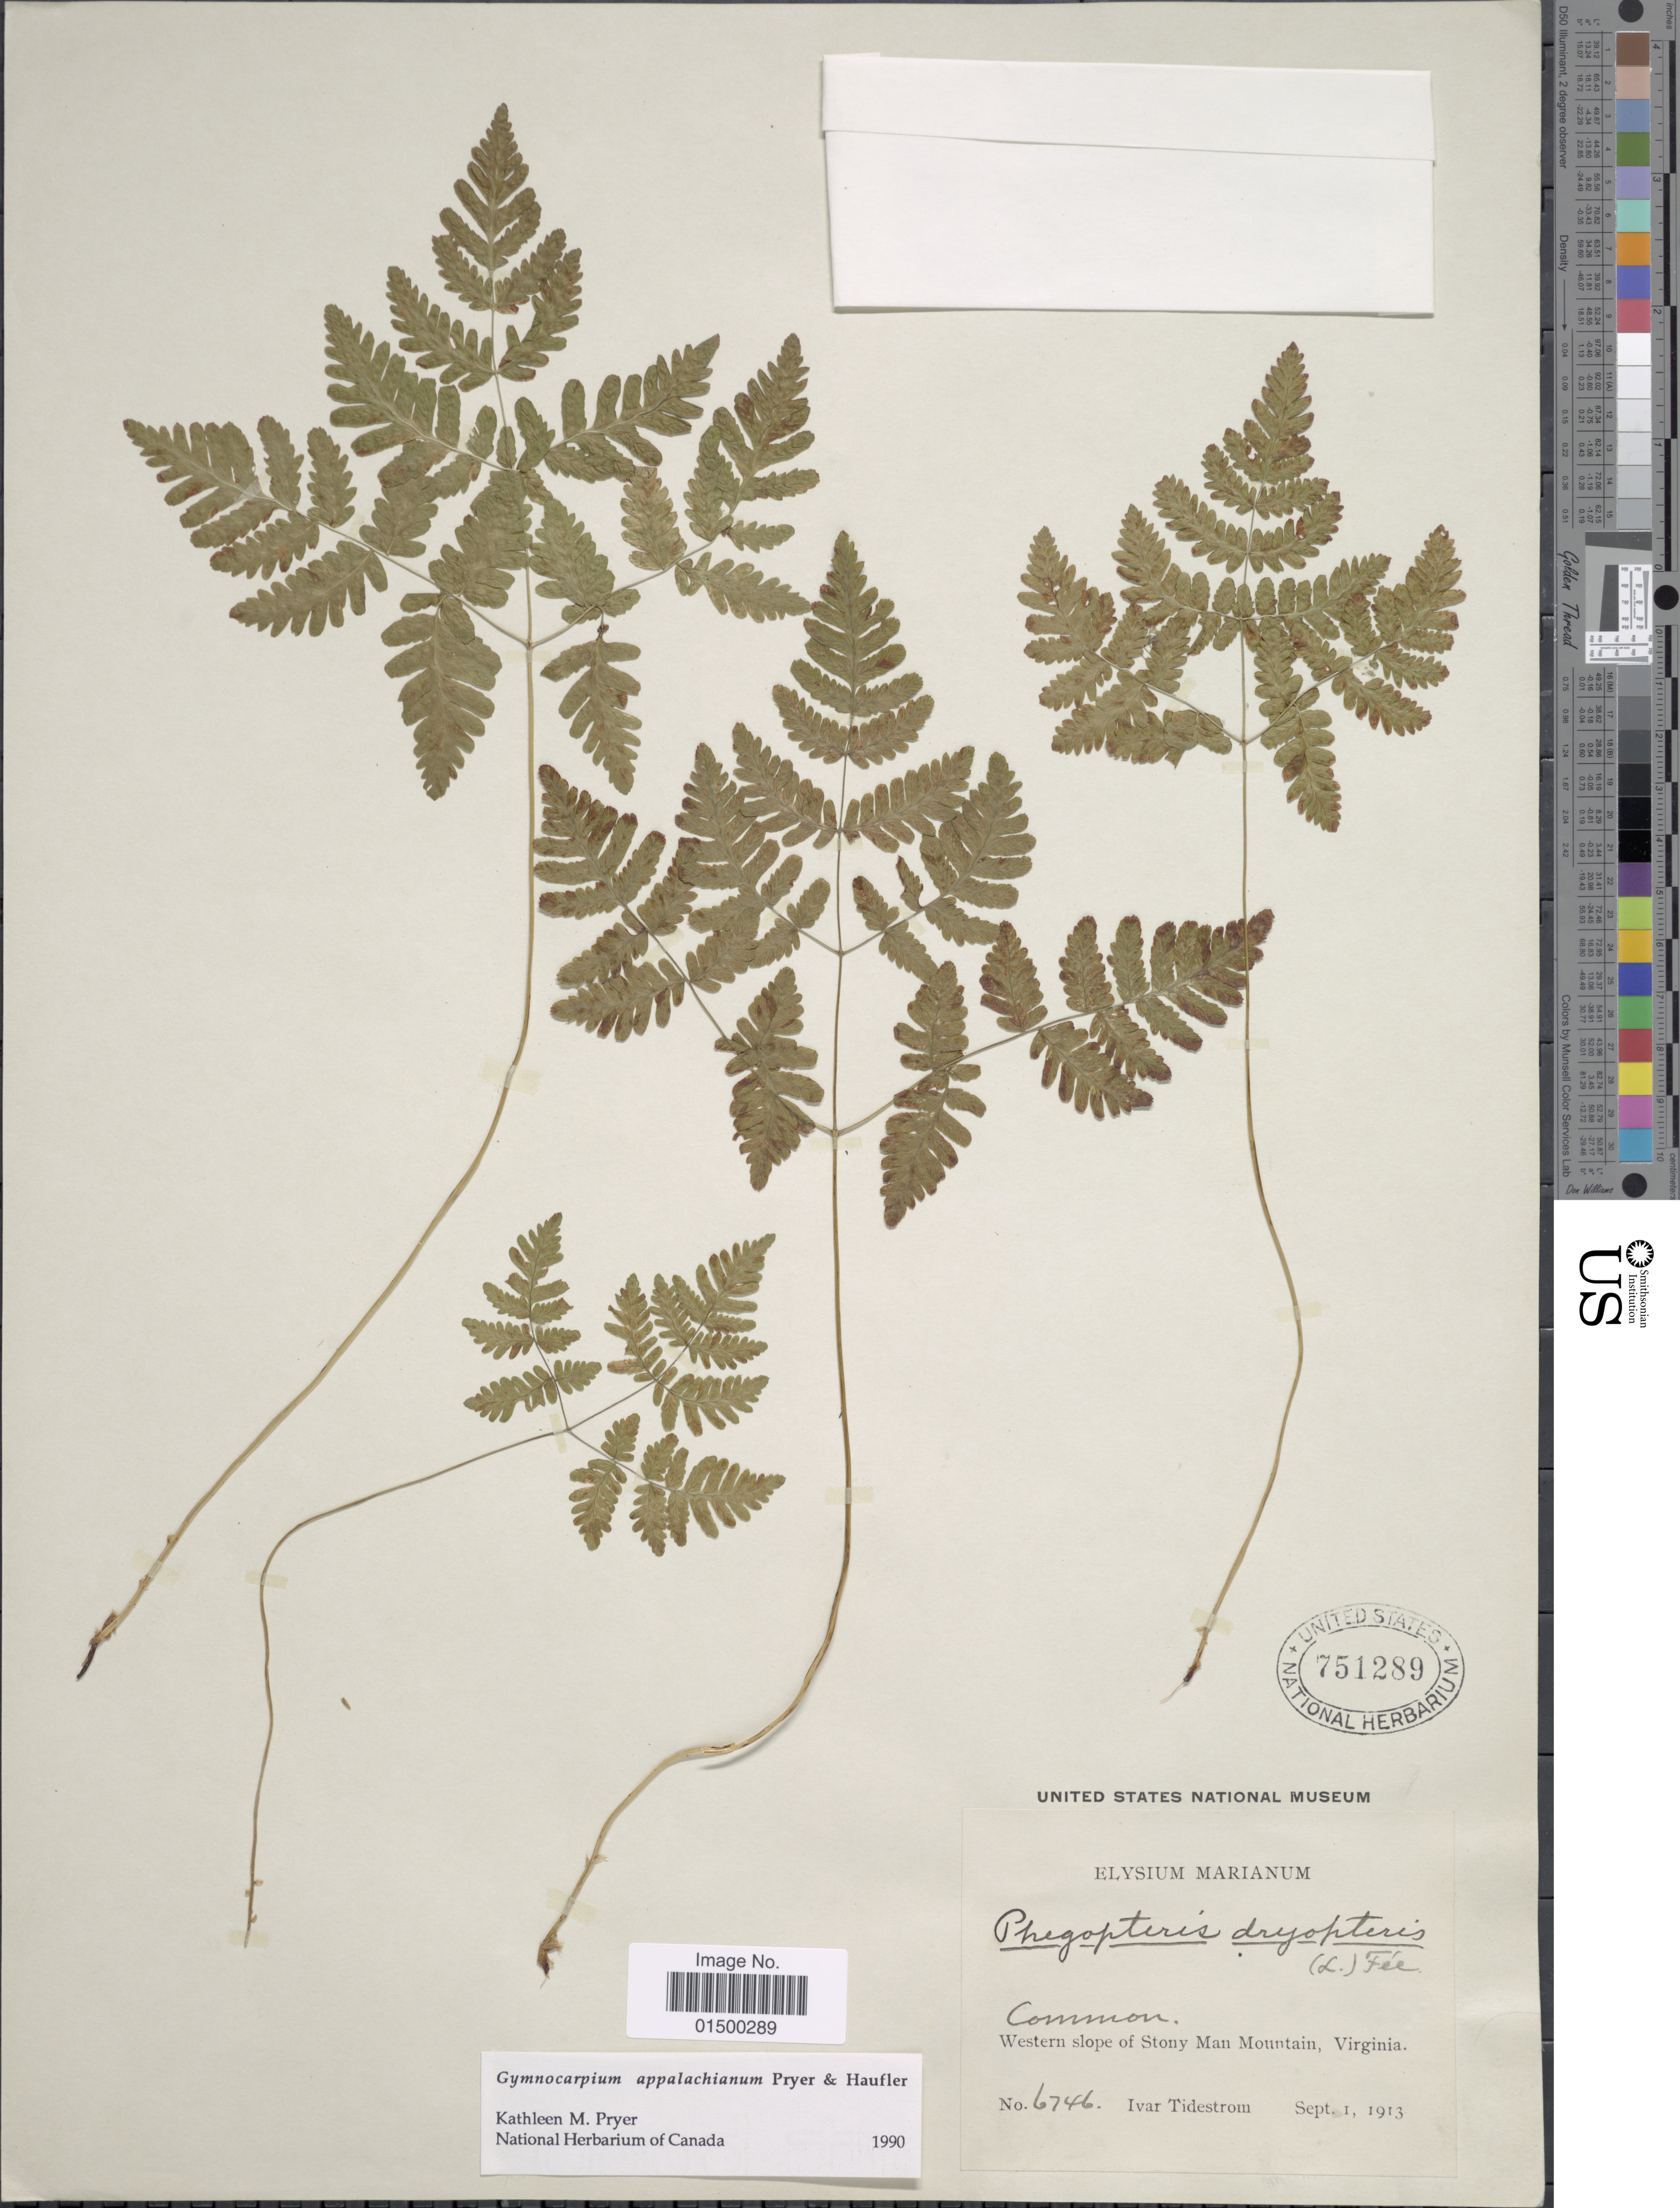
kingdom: Plantae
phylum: Tracheophyta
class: Polypodiopsida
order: Polypodiales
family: Cystopteridaceae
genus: Gymnocarpium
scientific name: Gymnocarpium appalachianum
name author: Pryer & Haufler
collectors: I. Tidestorm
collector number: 6746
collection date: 1913-09-01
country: United States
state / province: Virginia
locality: Western slope of Stony Man Mountain, Virginia.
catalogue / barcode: US 751289